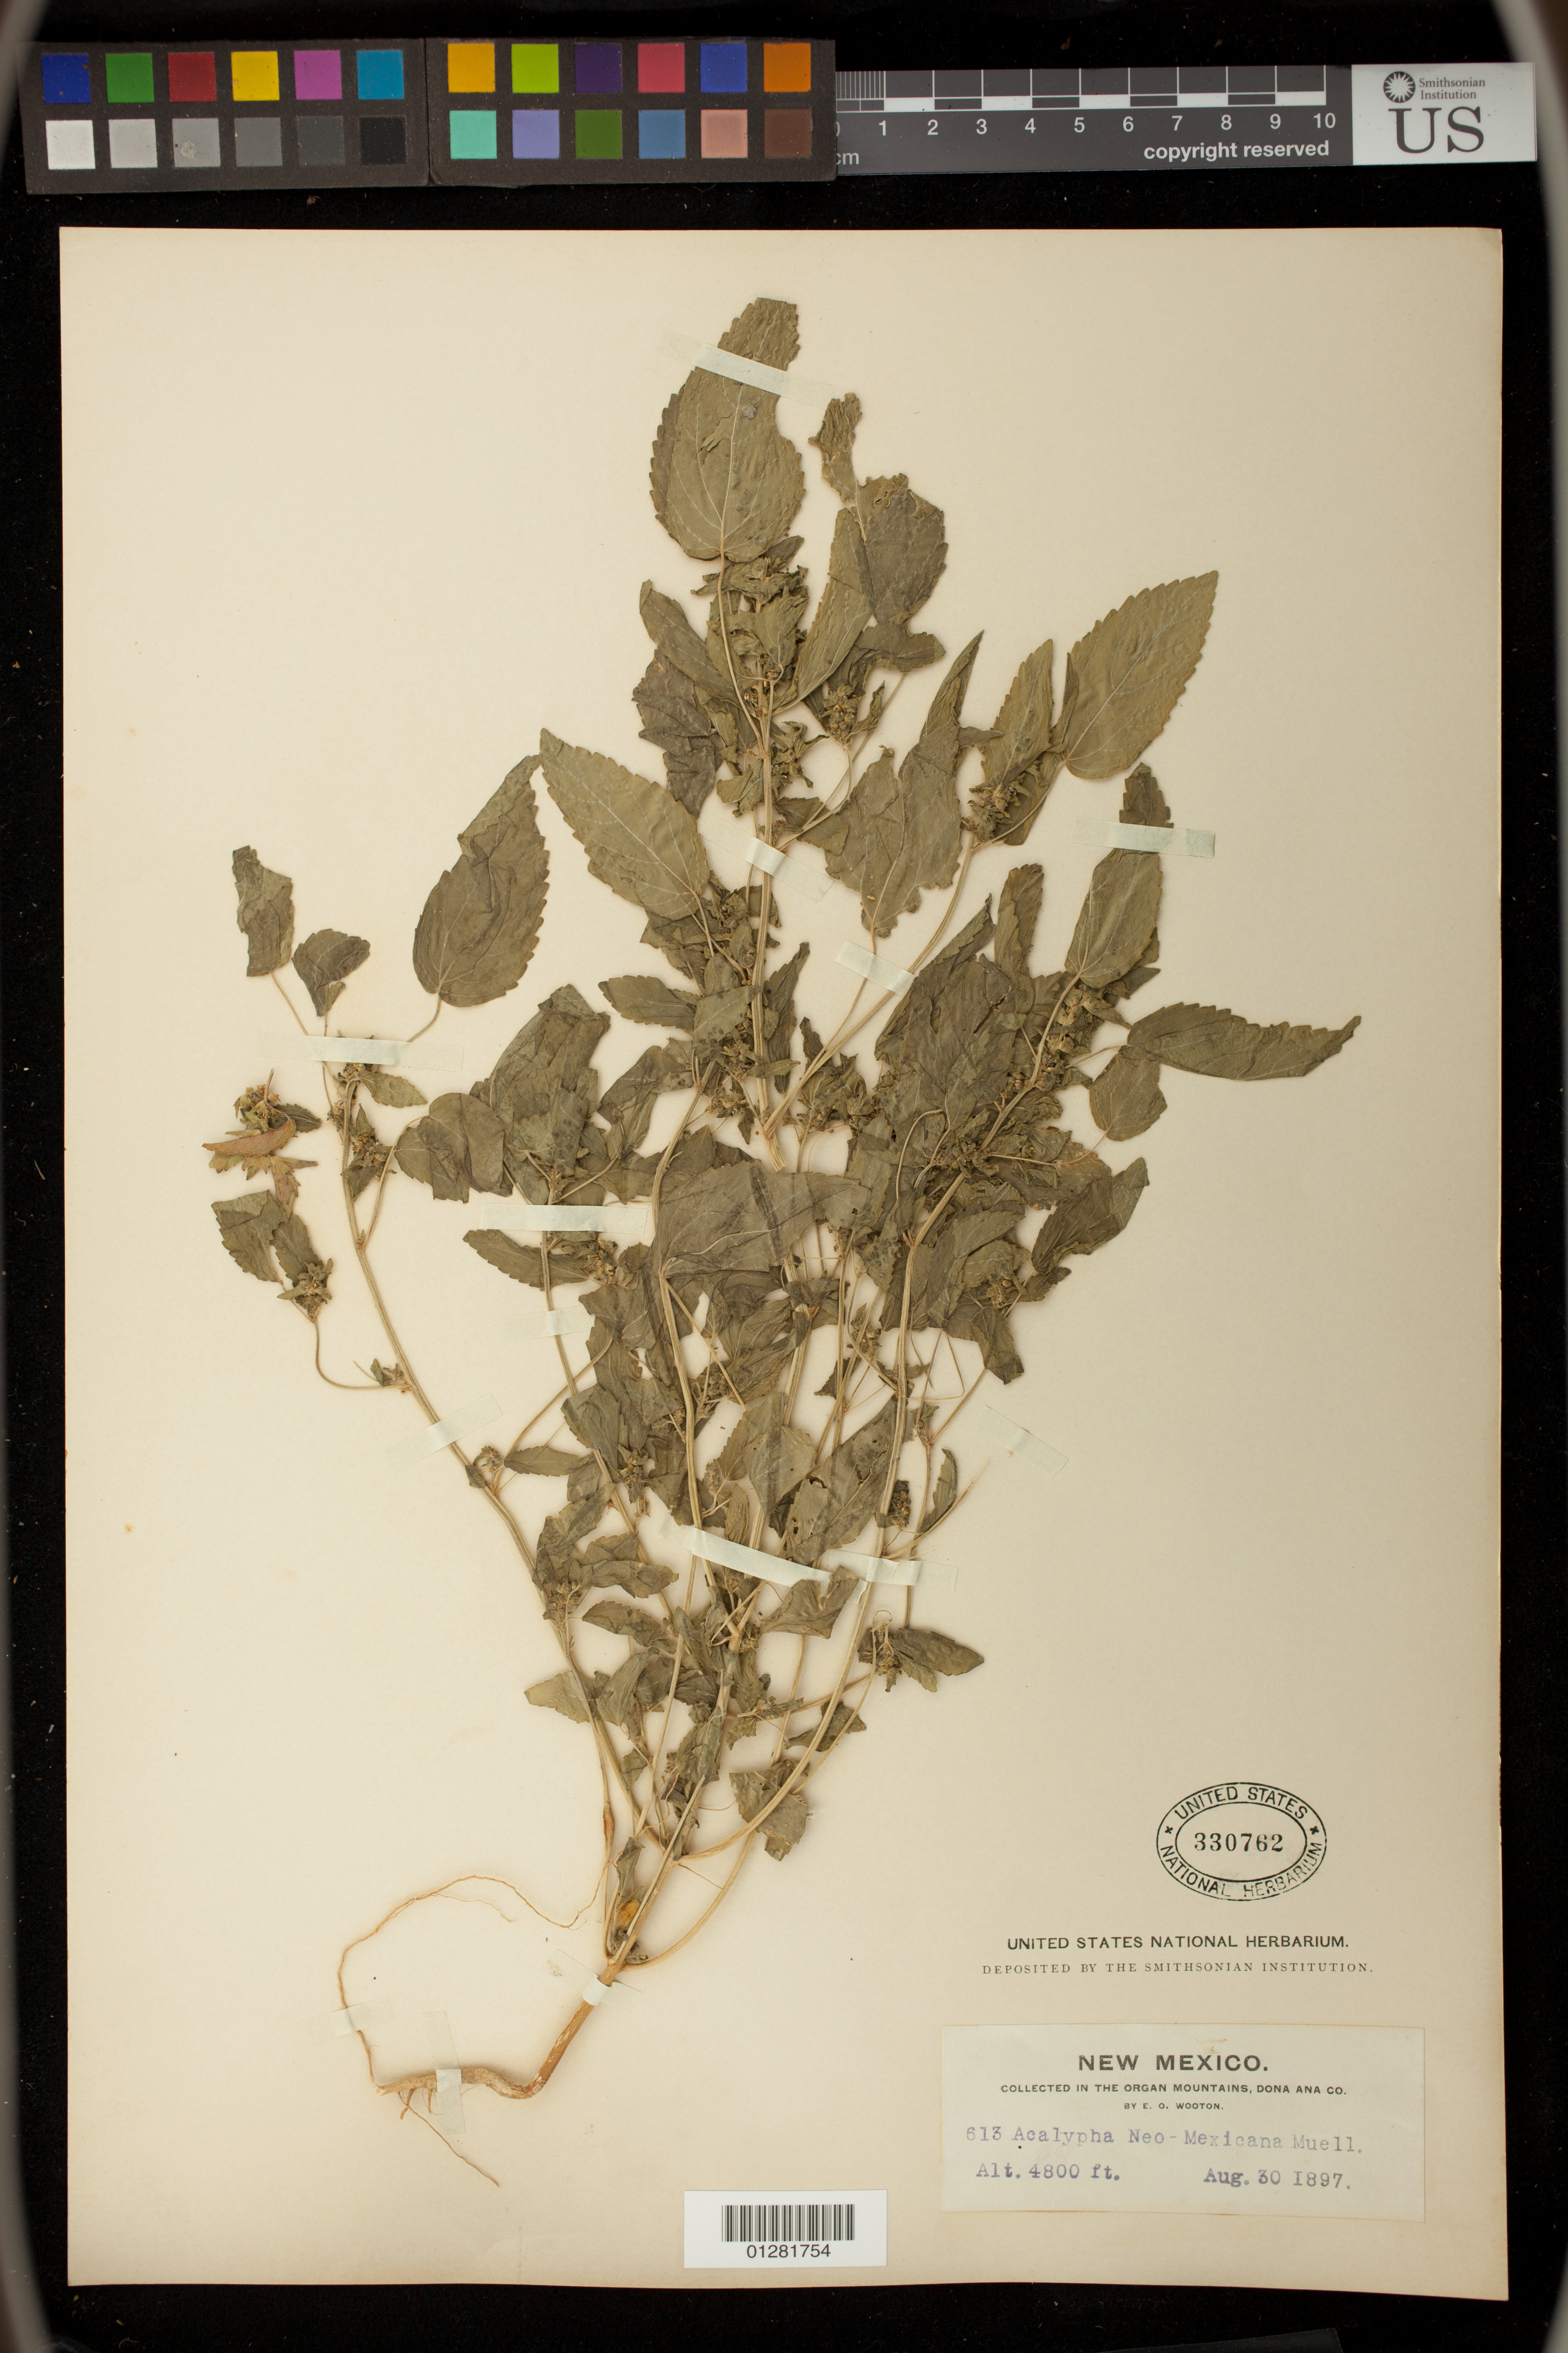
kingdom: Plantae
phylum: Tracheophyta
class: Magnoliopsida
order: Malpighiales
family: Euphorbiaceae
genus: Acalypha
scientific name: Acalypha neomexicana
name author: Müll. Arg.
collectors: E. O. Wooton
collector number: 613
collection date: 1897-08-30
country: United States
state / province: New Mexico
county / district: Dona Ana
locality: Organ Mountains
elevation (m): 1463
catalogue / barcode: US 330762